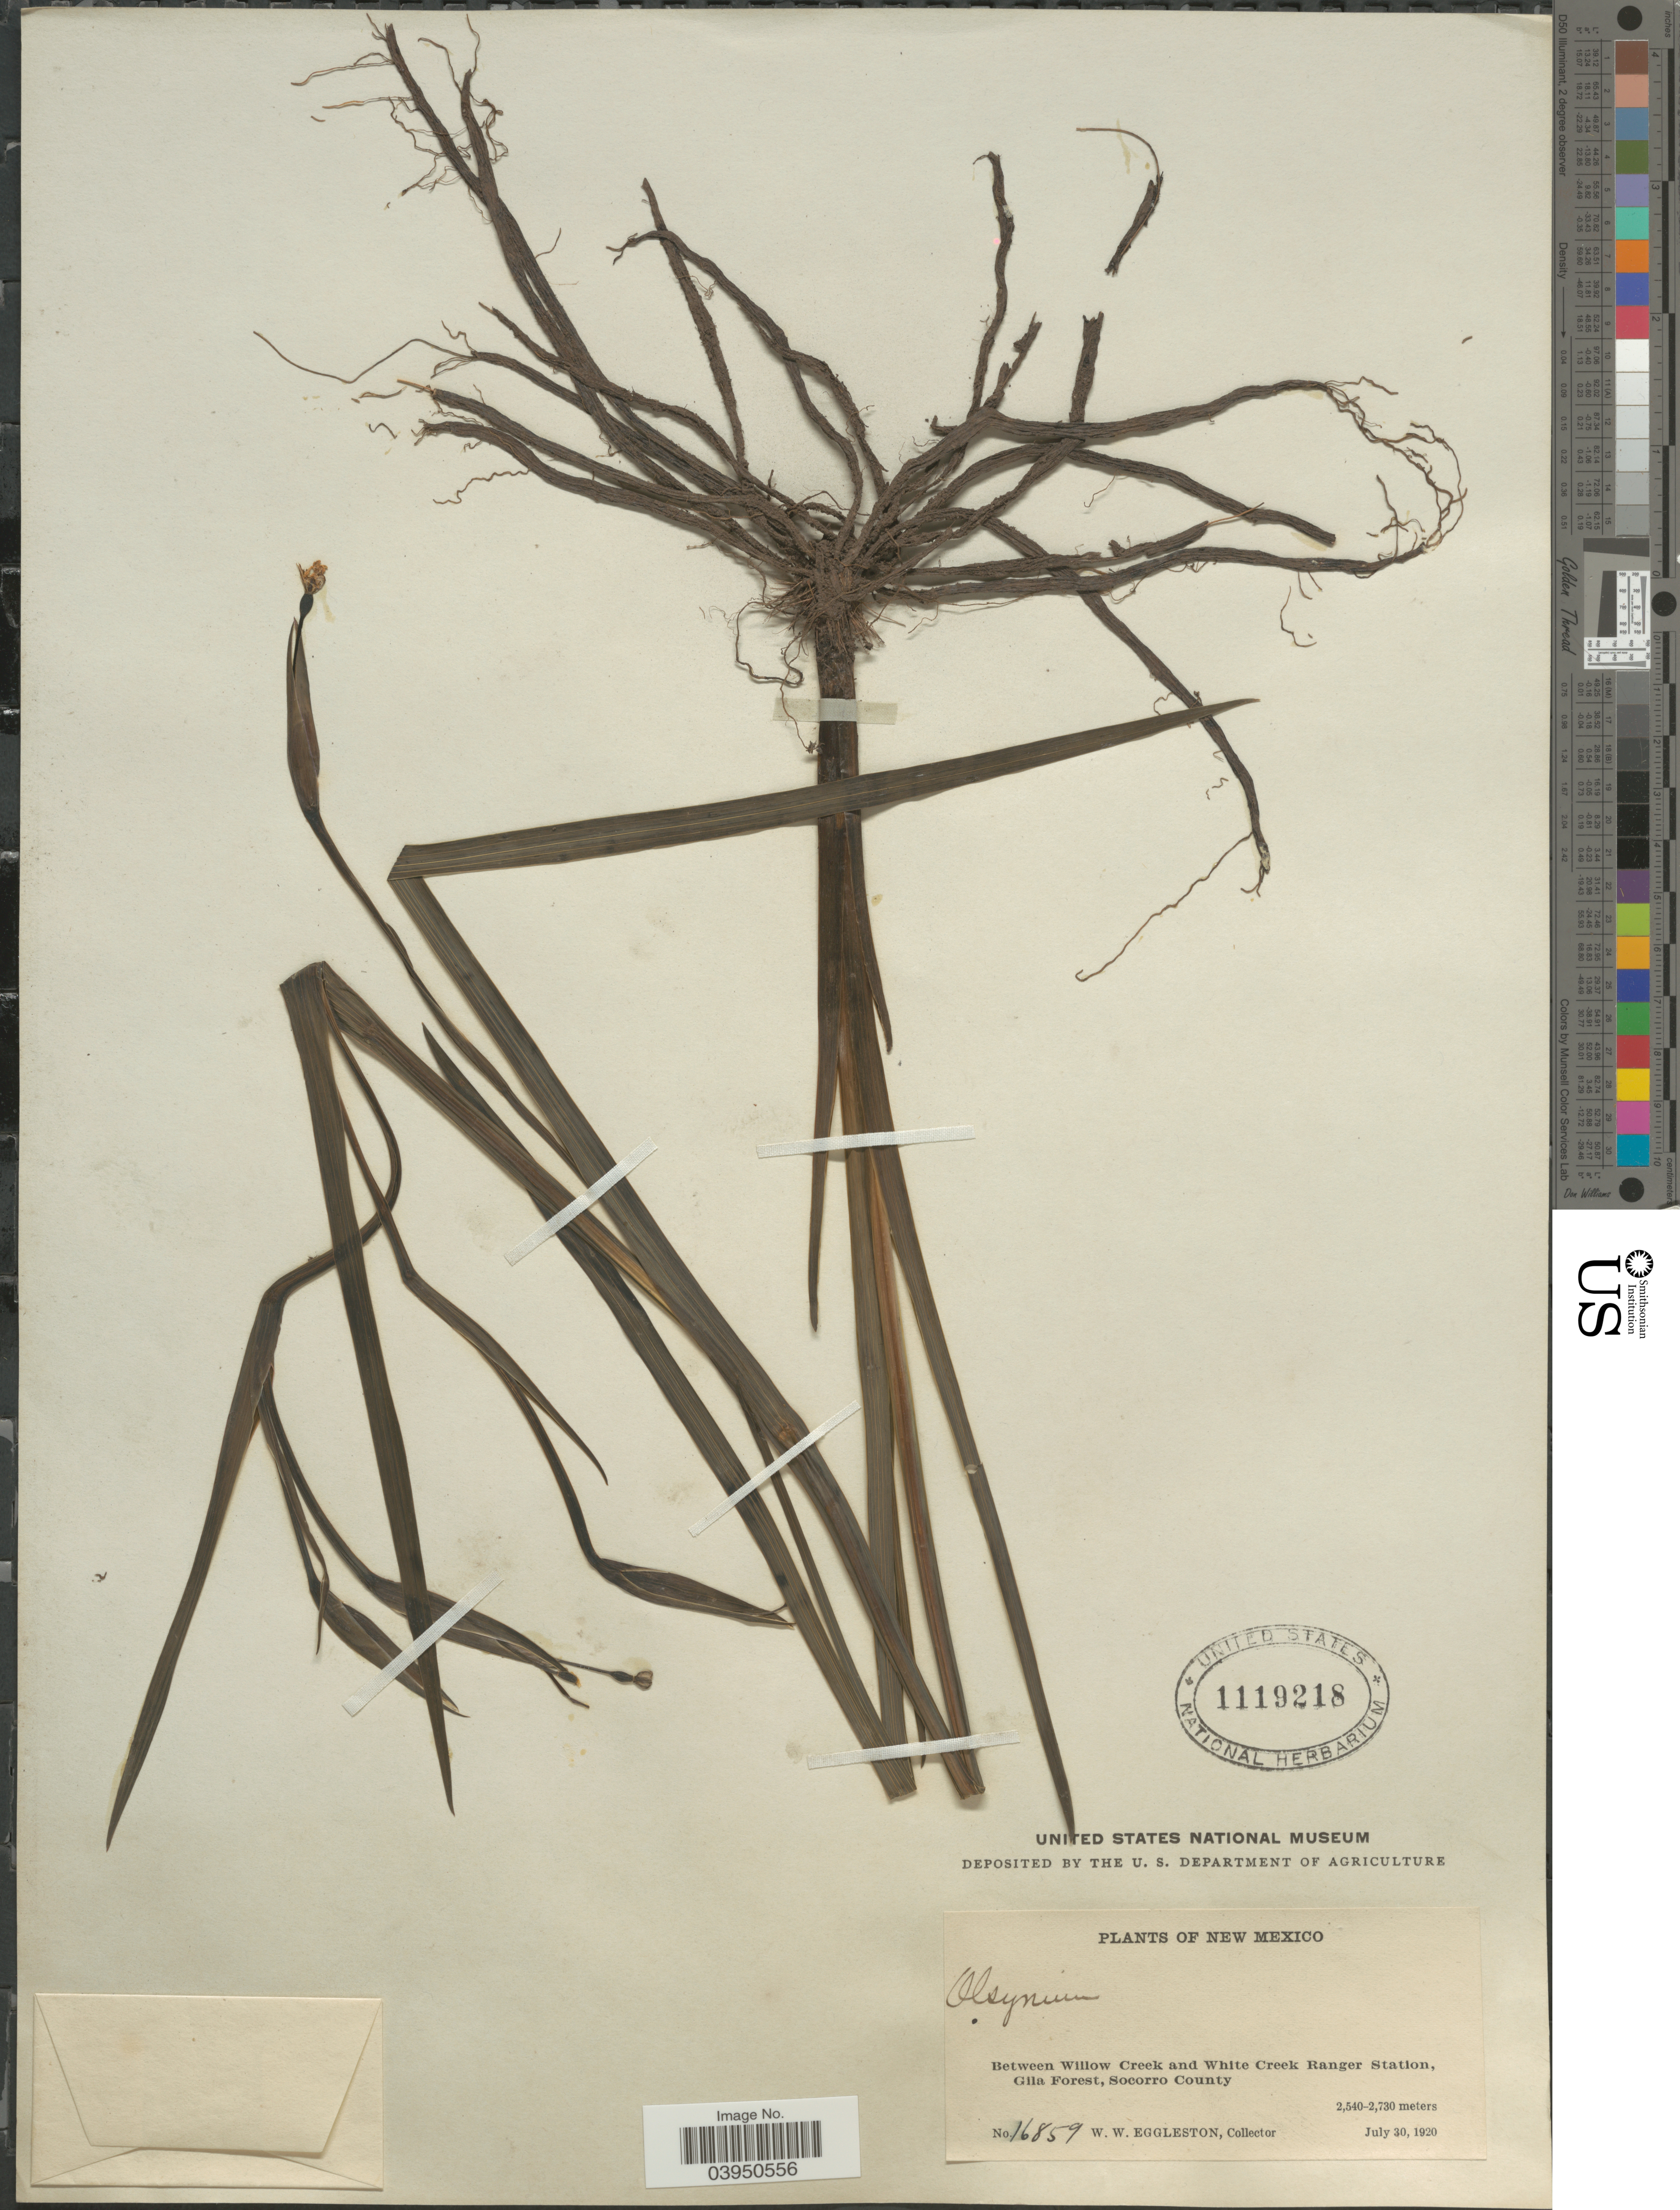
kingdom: Plantae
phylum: Tracheophyta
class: Liliopsida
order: Asparagales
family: Iridaceae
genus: Sisyrinchium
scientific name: Sisyrinchium arizonicum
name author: Rothr.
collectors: W. W. Eggleston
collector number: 16859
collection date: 1920-07-30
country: United States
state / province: New Mexico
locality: Between Willow Creek and White Creek Ranger Station, Gila Forest, Socorro County.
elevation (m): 2540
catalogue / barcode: US 1119218